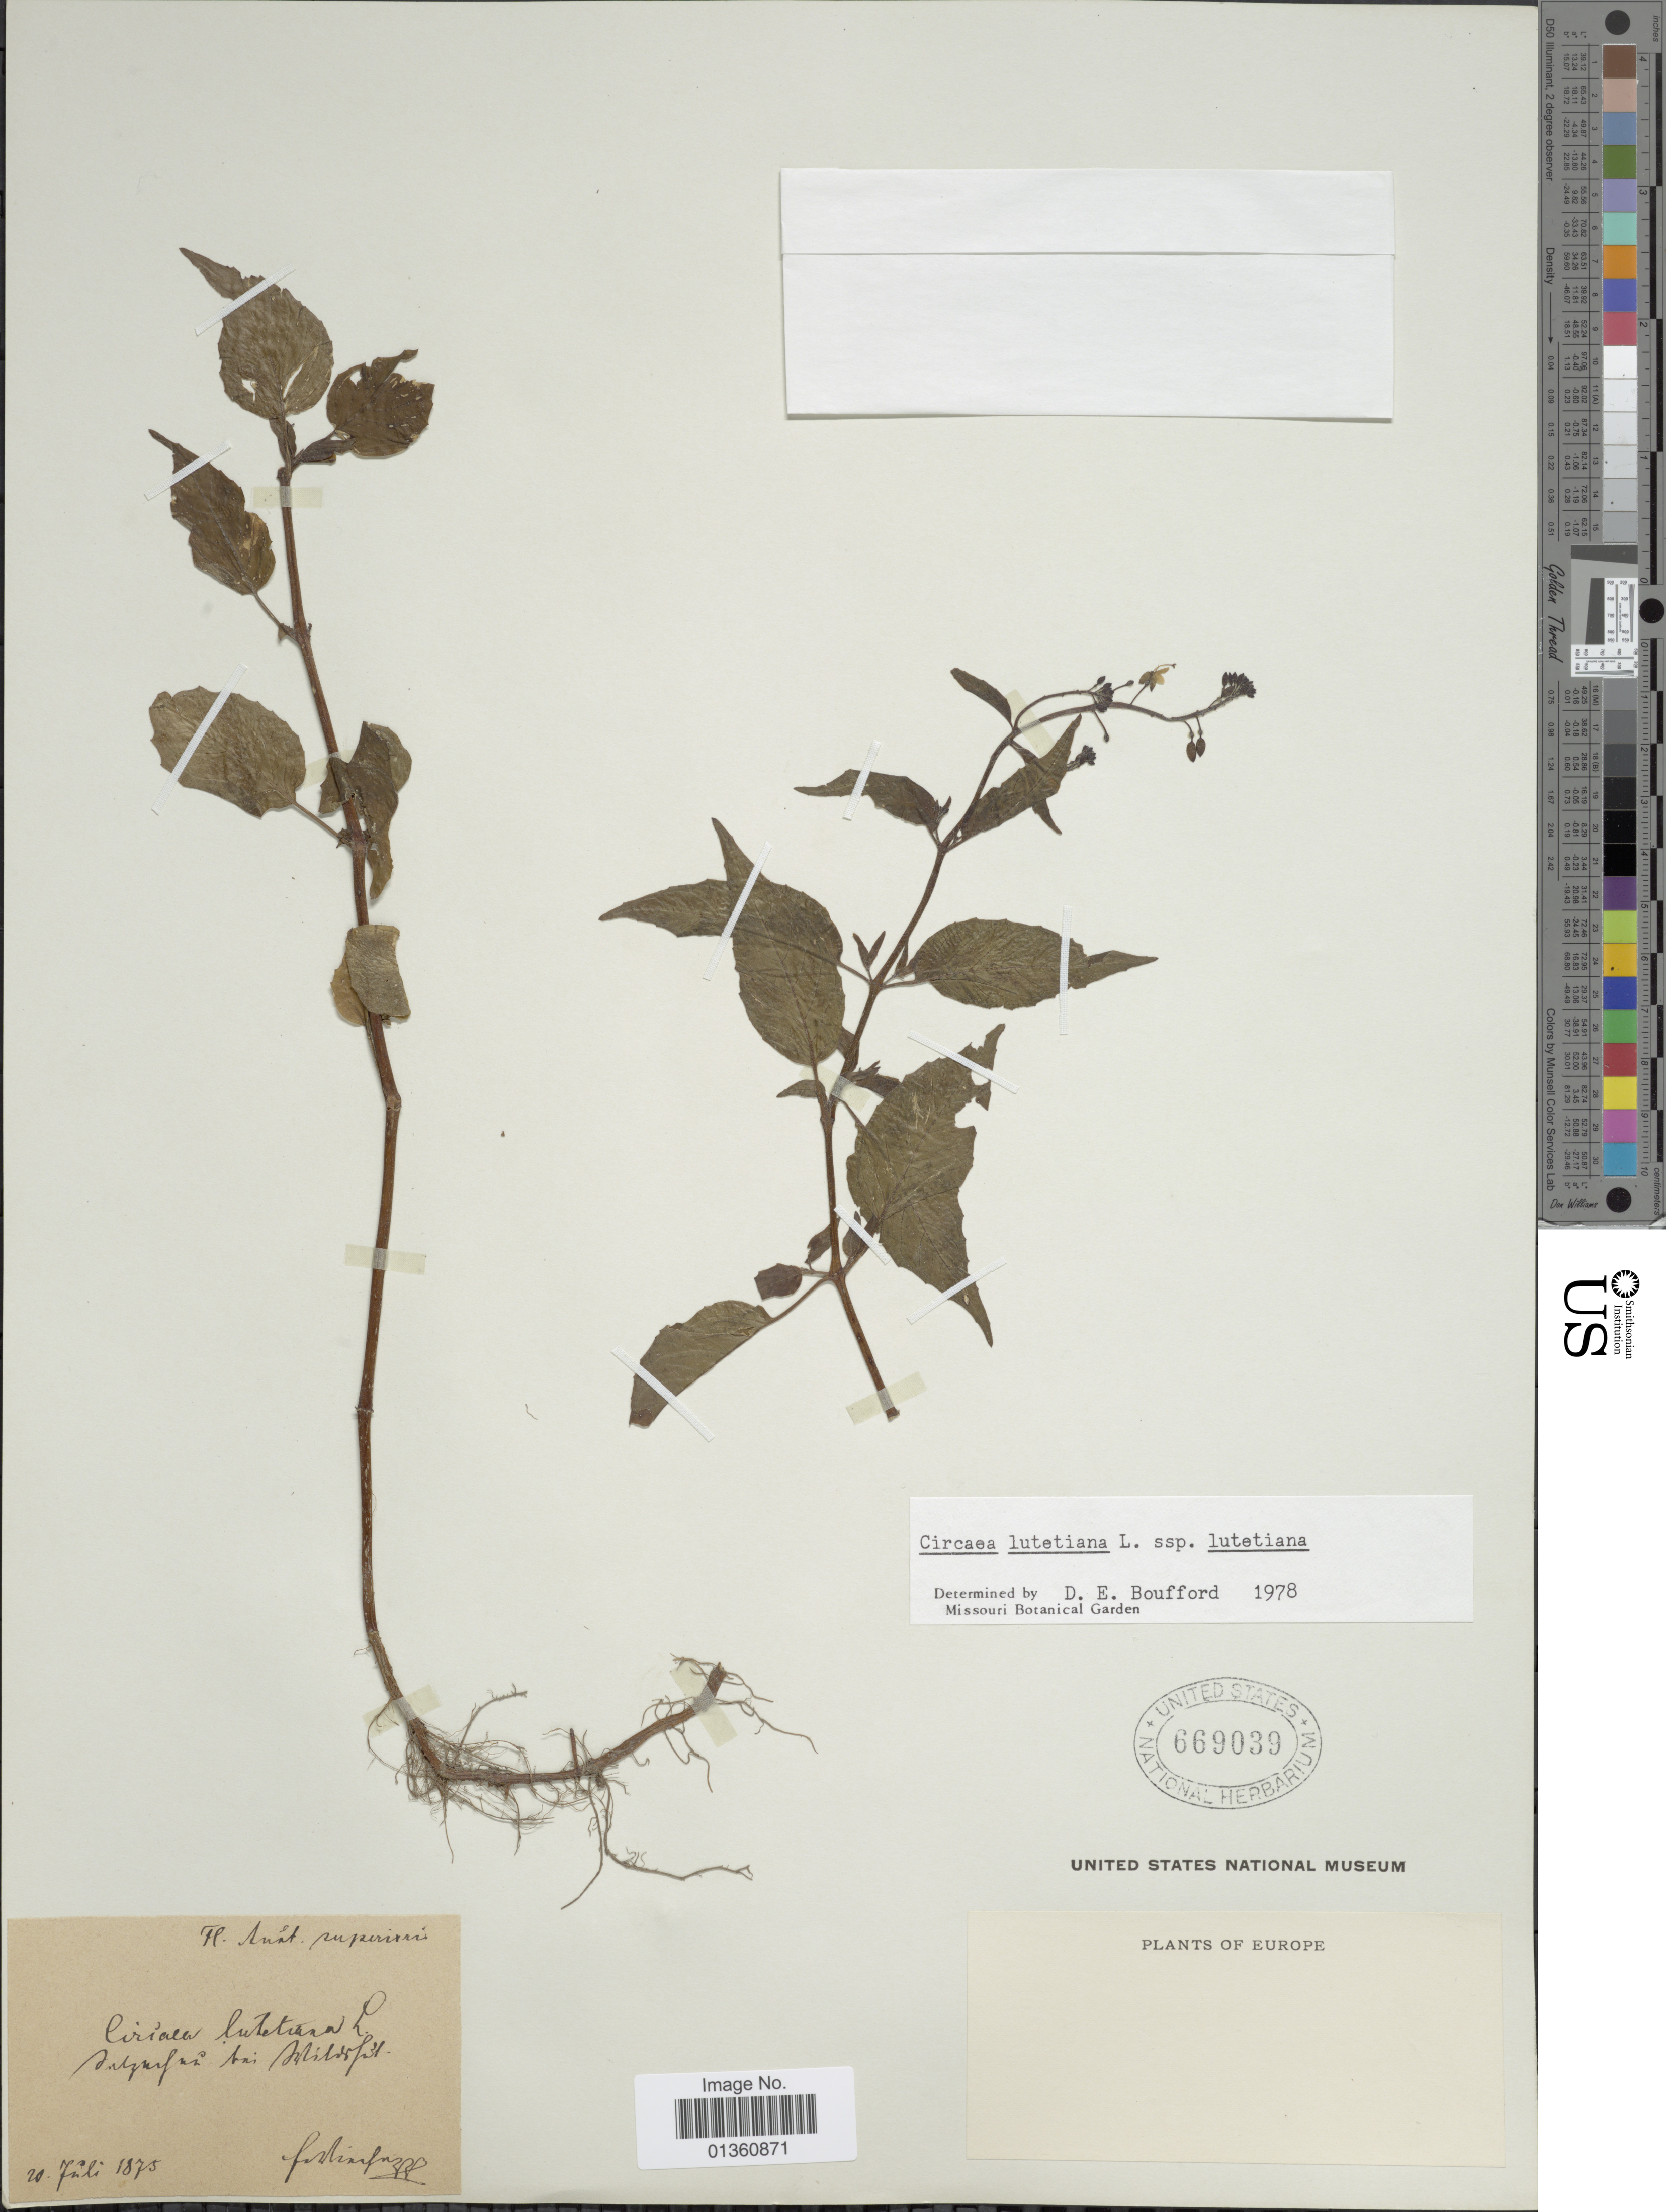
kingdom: Plantae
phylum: Tracheophyta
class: Magnoliopsida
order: Myrtales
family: Onagraceae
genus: Circaea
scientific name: Circaea lutetiana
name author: L.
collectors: F. Vierhapper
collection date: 1875-07-20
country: Austria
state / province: Oberosterreich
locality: Salzachau bei Wildshut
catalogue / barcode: US 669039